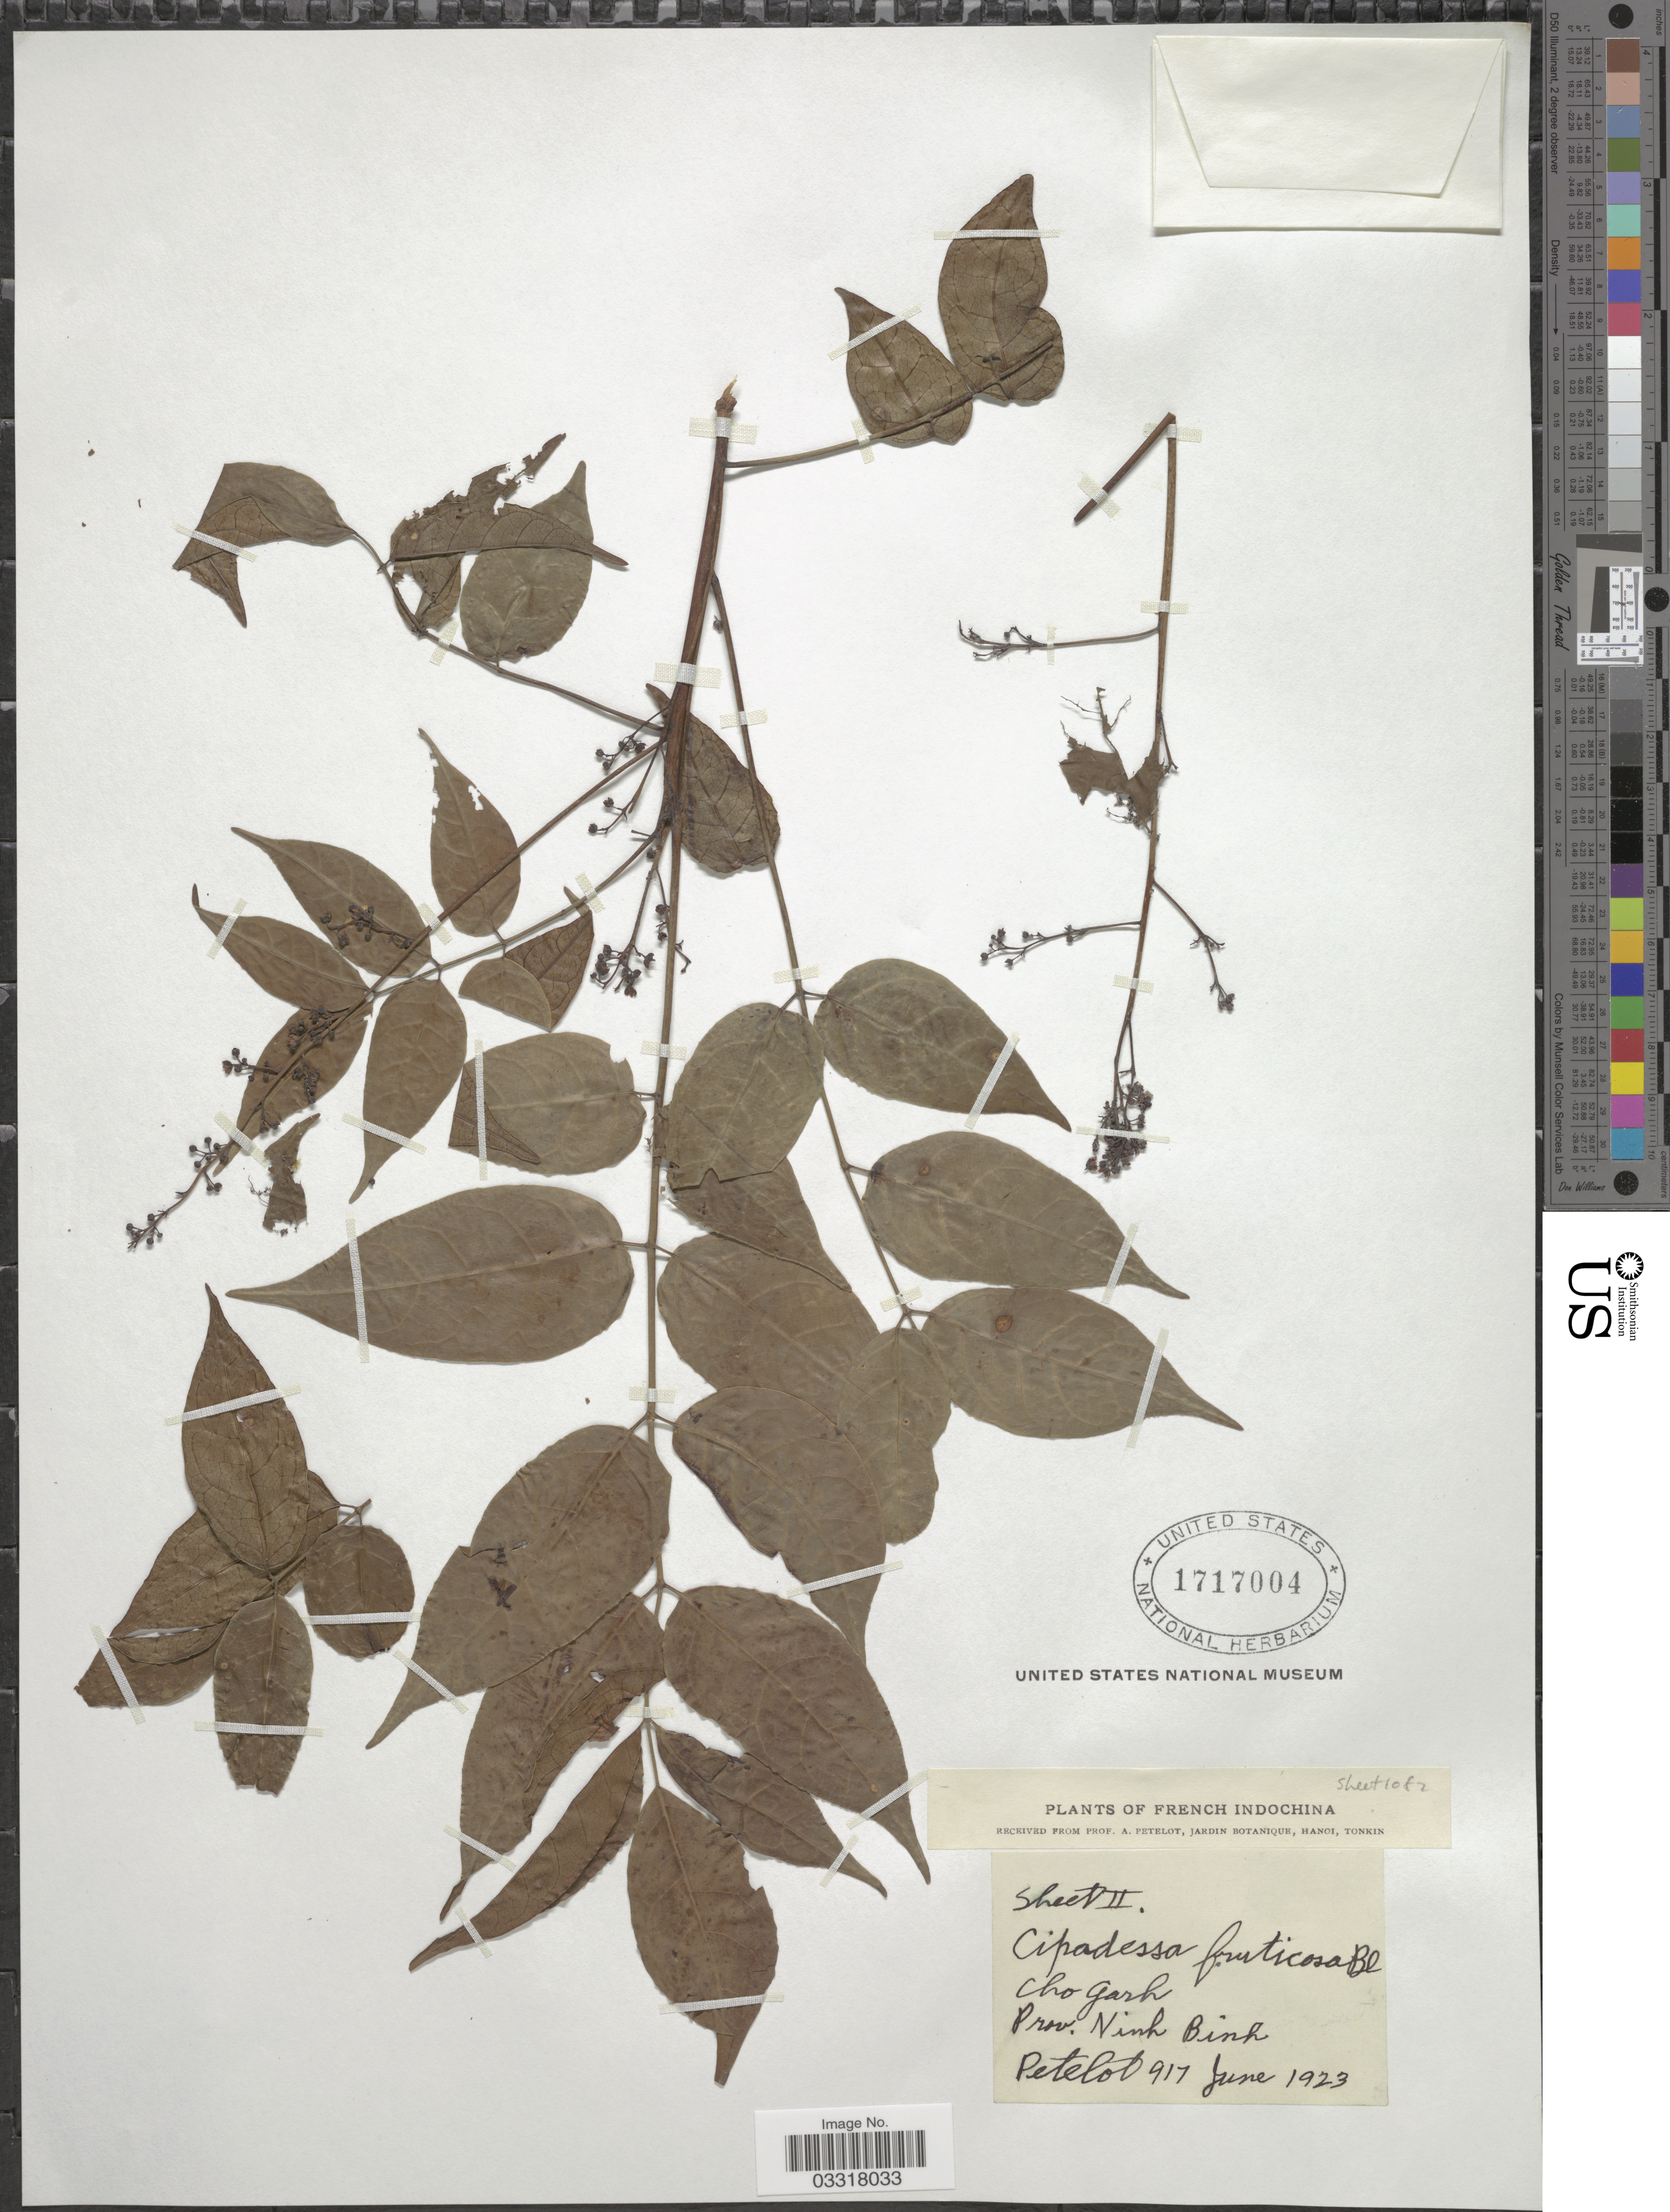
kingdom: Plantae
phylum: Tracheophyta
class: Magnoliopsida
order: Sapindales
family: Meliaceae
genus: Cipadessa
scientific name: Cipadessa baccifera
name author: Miq.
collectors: A. Petelot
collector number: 917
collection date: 1923-06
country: Vietnam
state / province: Ninh Binh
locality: French Indochina. Cho Garh.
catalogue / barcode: US 1717004